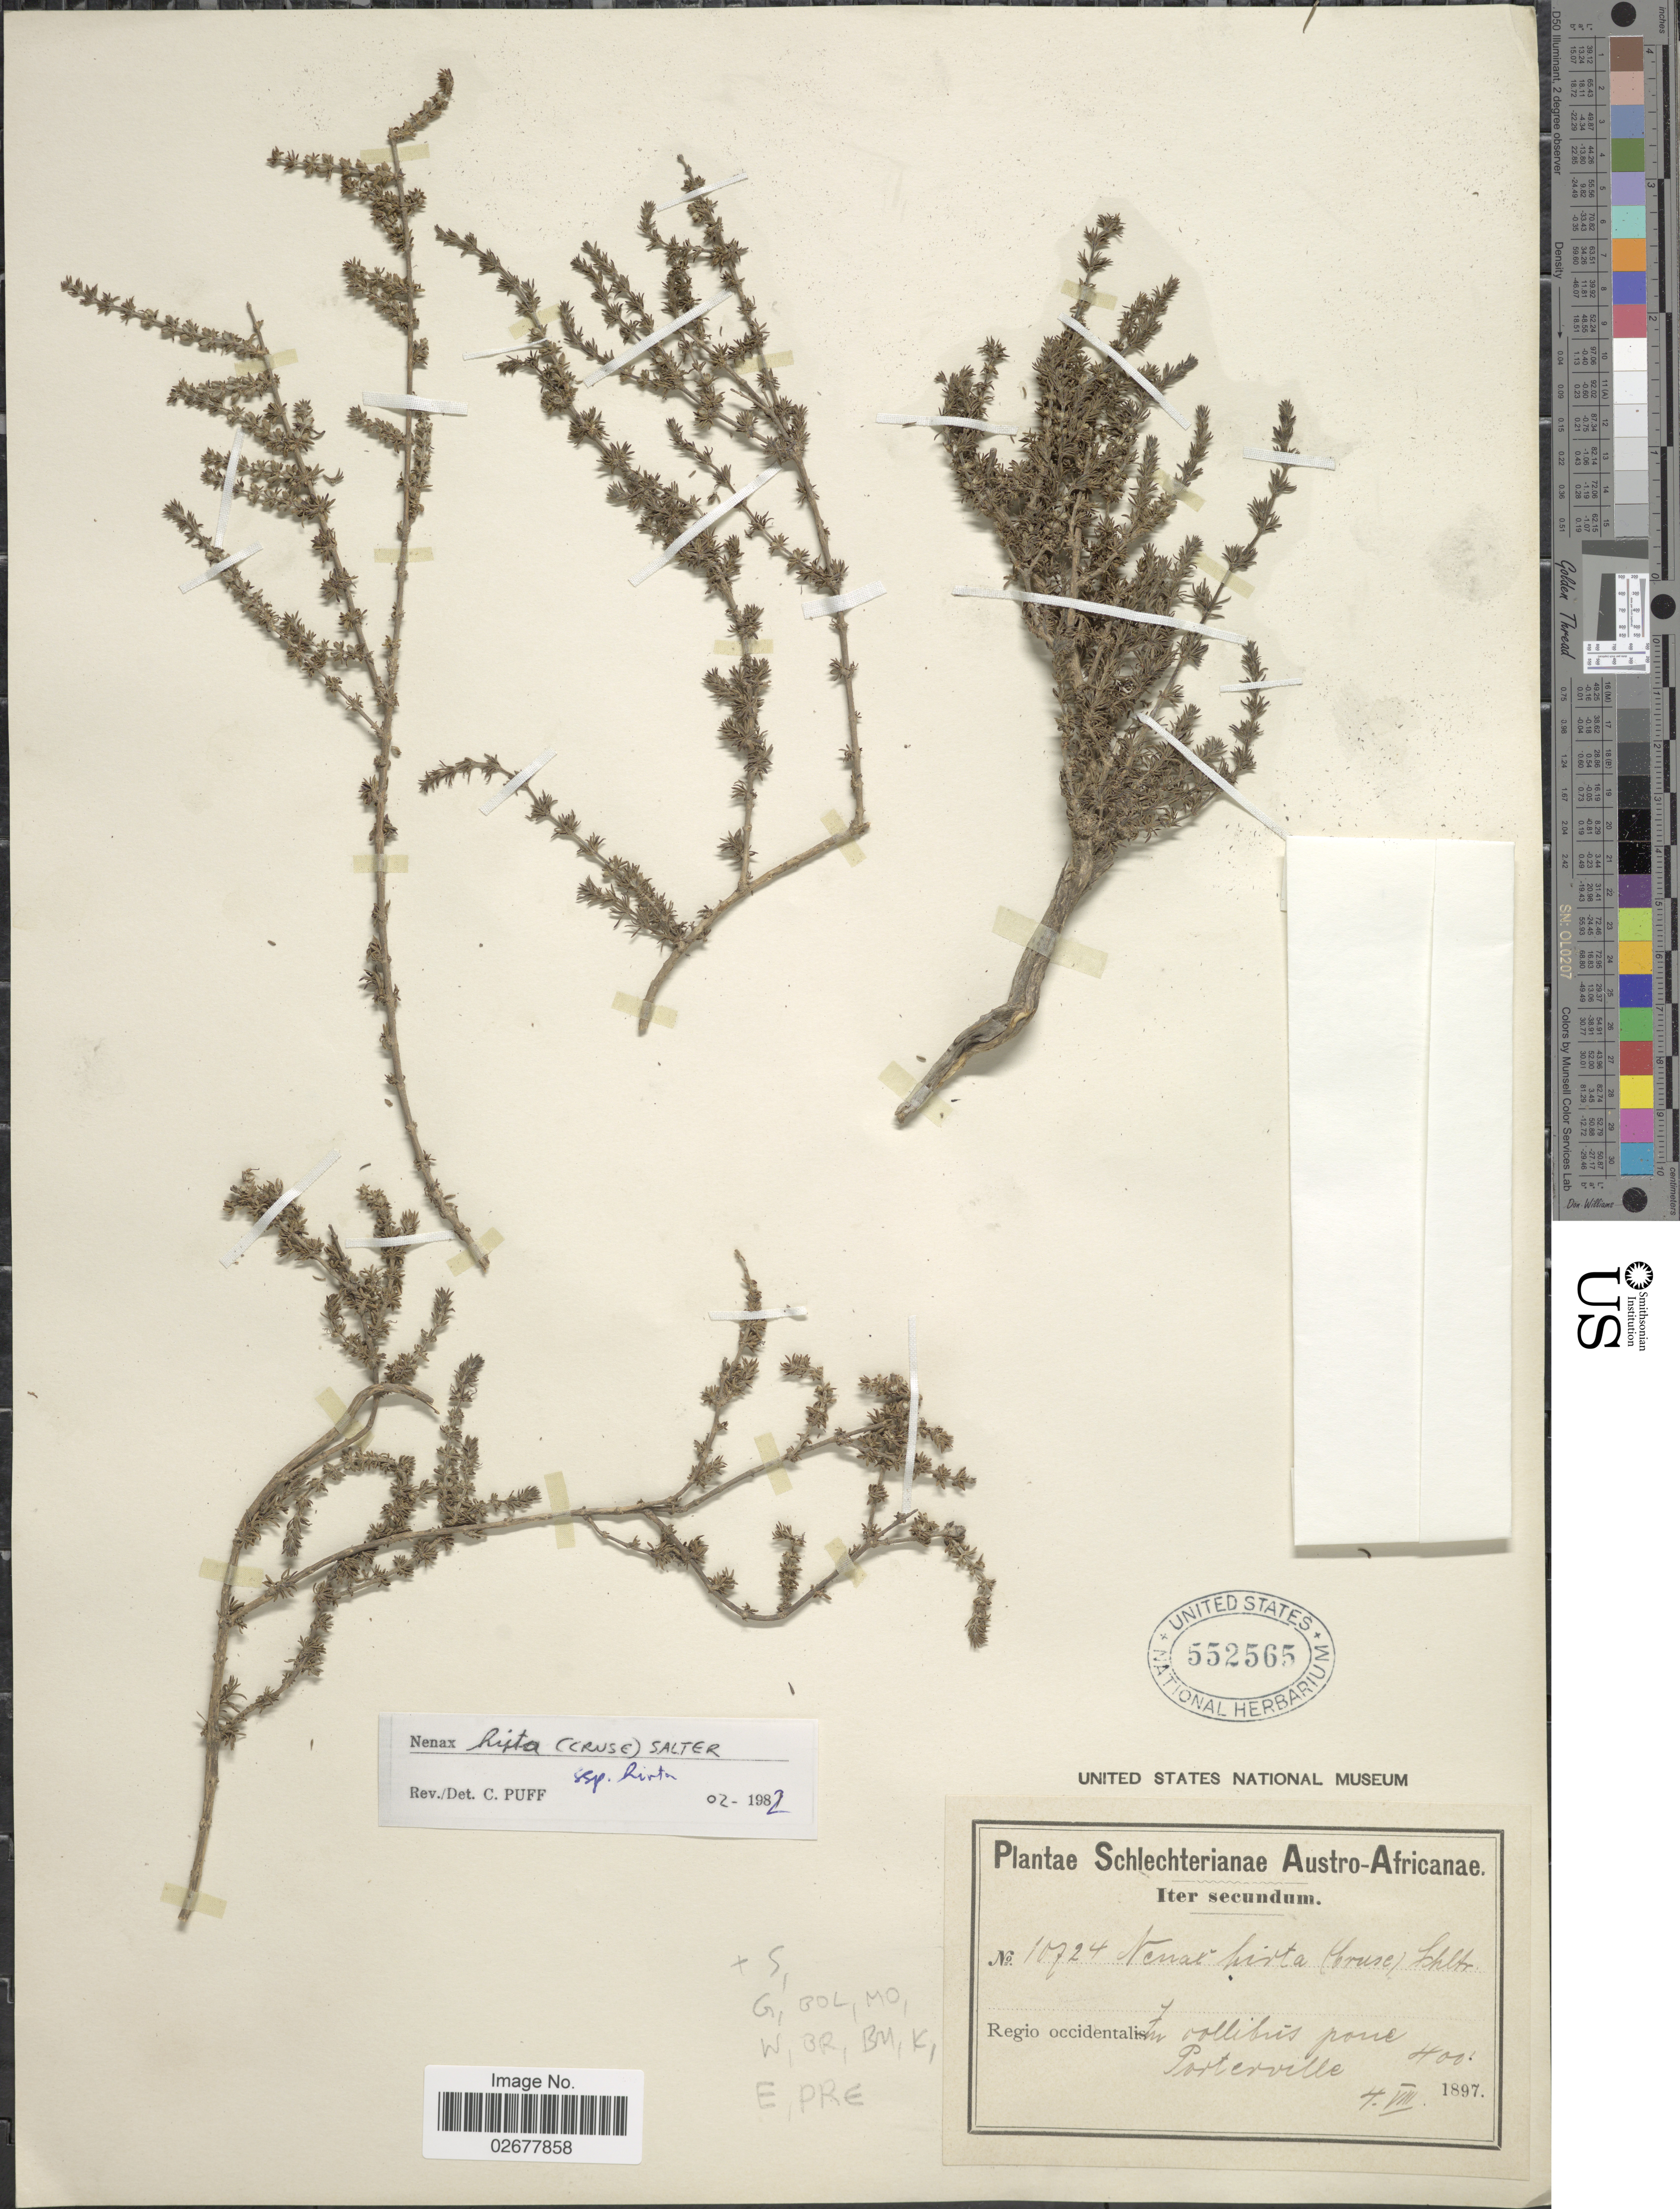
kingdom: Plantae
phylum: Tracheophyta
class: Magnoliopsida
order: Gentianales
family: Rubiaceae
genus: Nenax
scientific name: Nenax hirta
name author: (Cruse) Salter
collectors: Schlechter, --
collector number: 10724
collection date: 1897-08-04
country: South Africa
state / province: Western Cape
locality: Austro-Africanae, Regio occidentalis, In collibus pone Porterville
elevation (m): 122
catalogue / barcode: US 552565